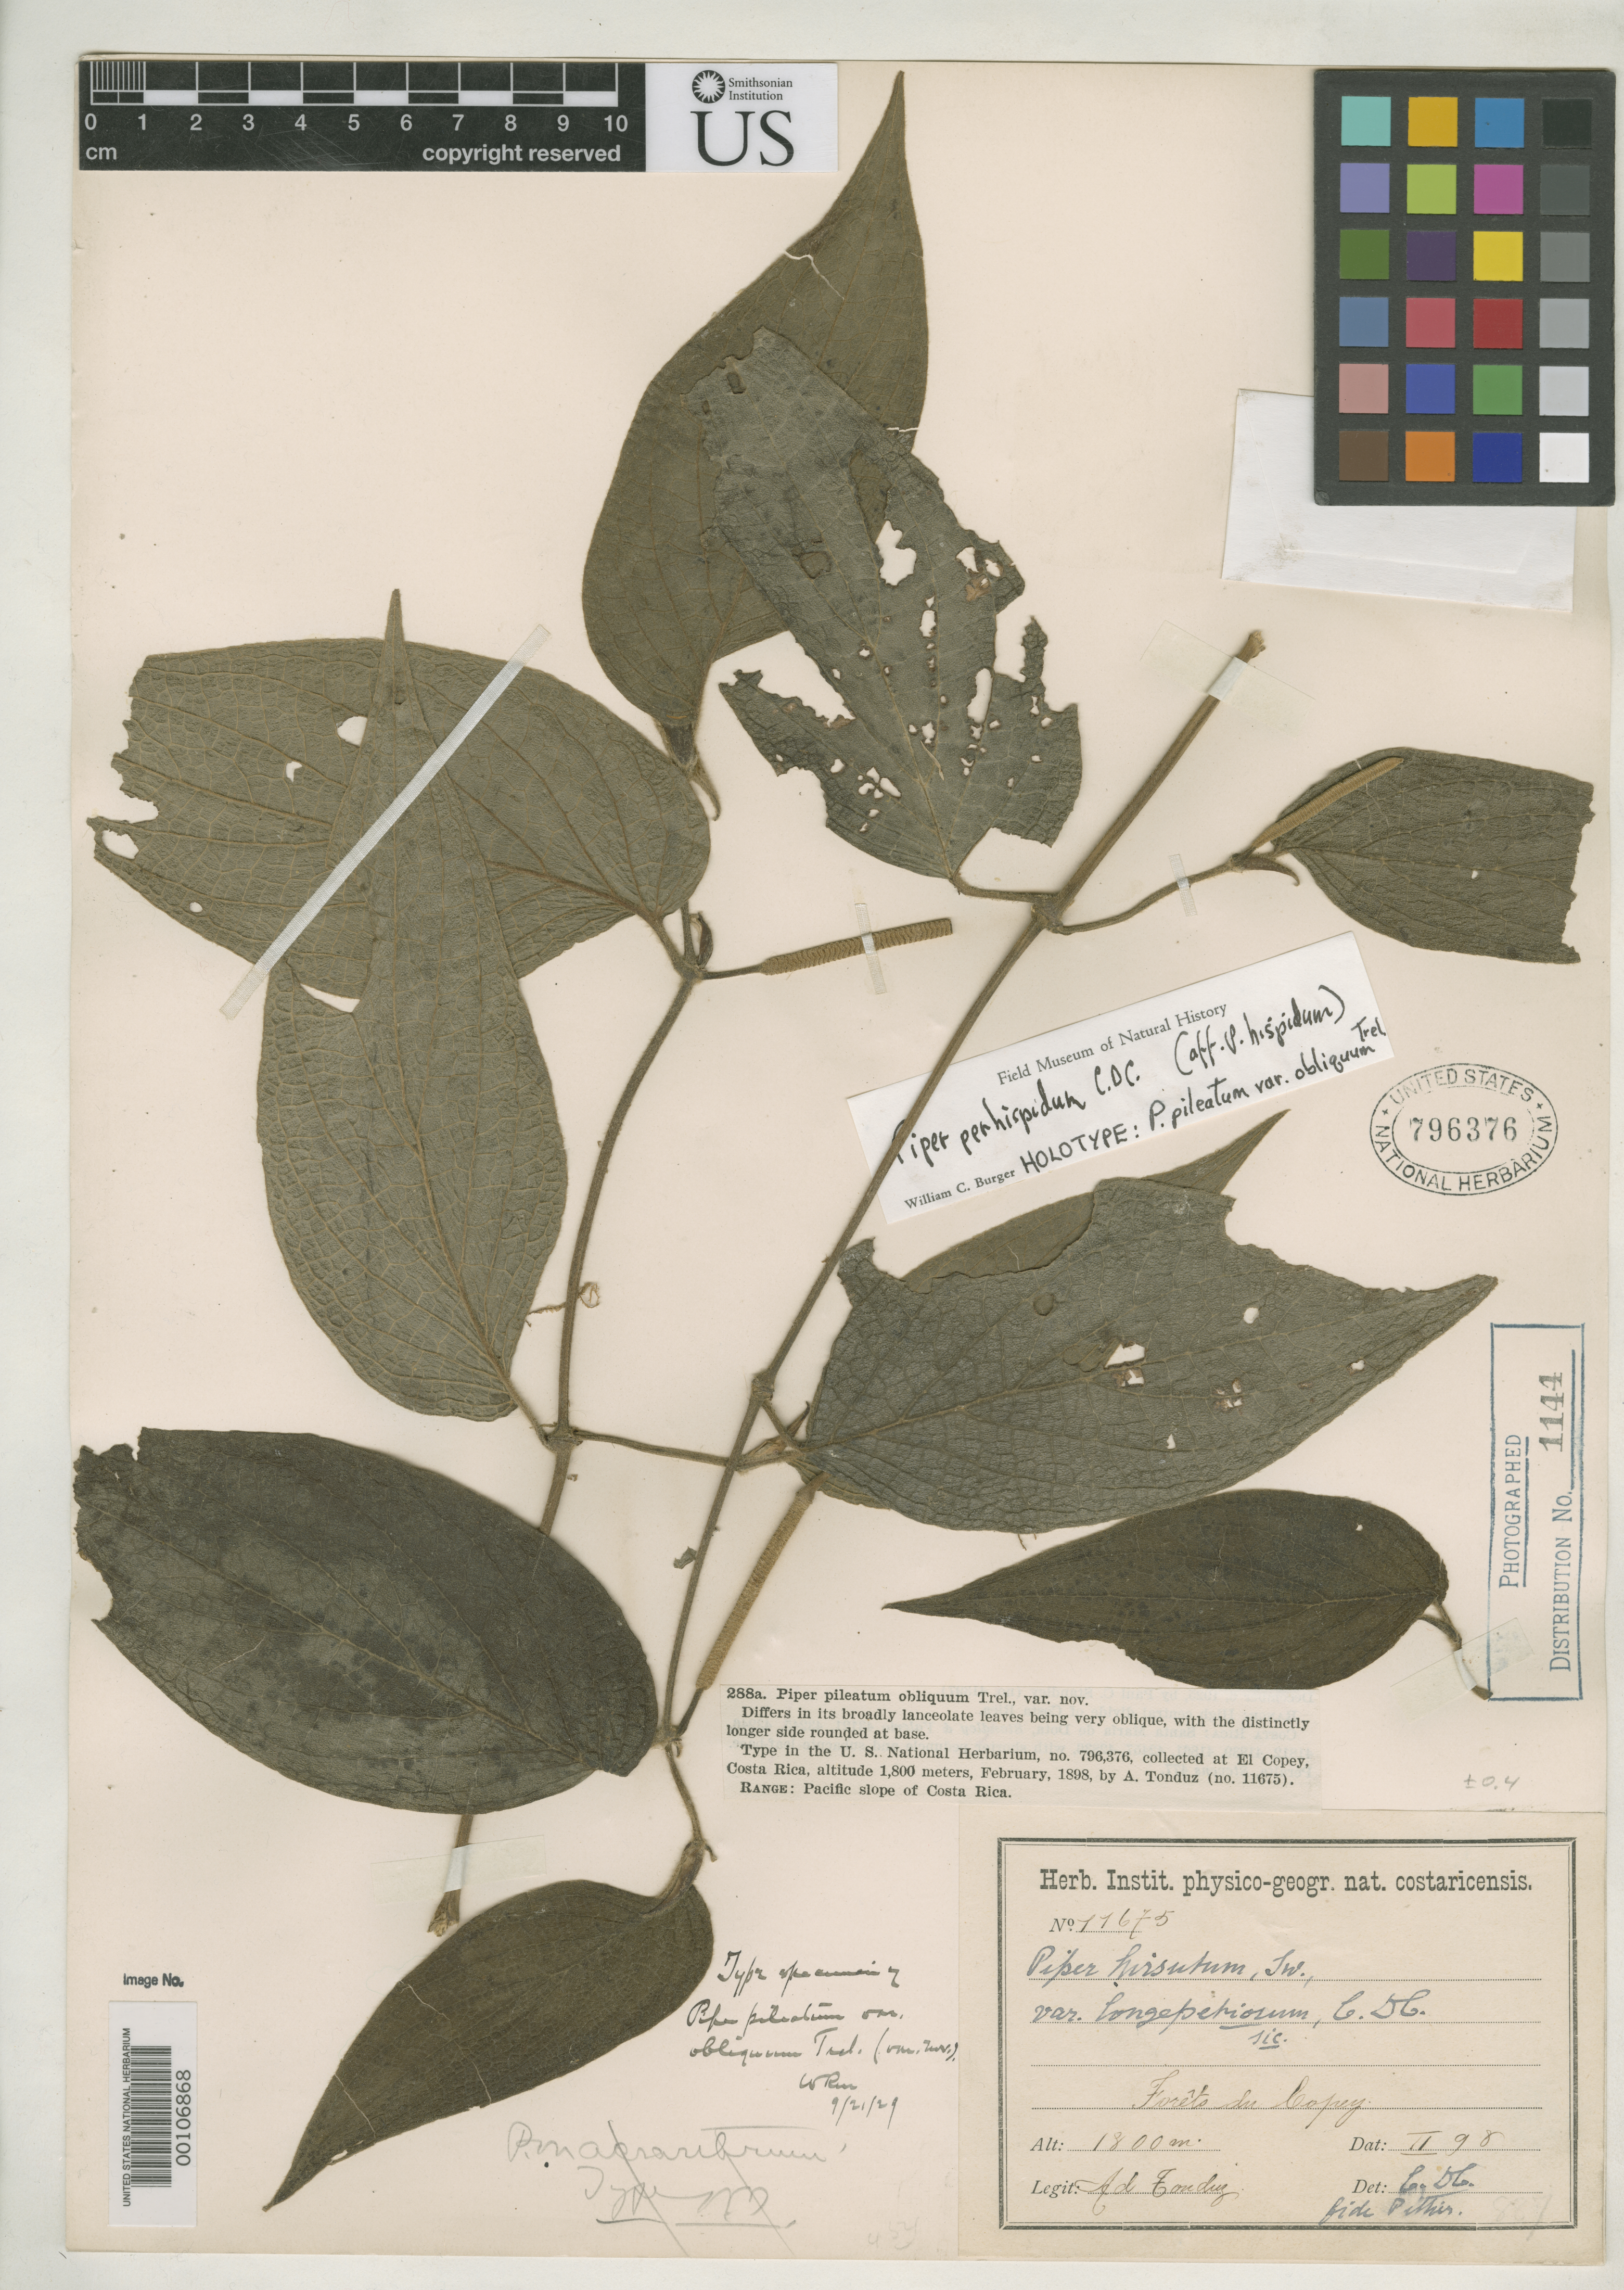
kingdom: Plantae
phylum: Tracheophyta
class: Magnoliopsida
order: Piperales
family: Piperaceae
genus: Piper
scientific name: Piper pileatum var. obliquum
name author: Trel.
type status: Holotype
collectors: A. Tonduz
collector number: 11675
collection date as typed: Feb 1898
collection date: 1898-02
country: Costa Rica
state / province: San José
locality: El Copey.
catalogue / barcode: US 796376